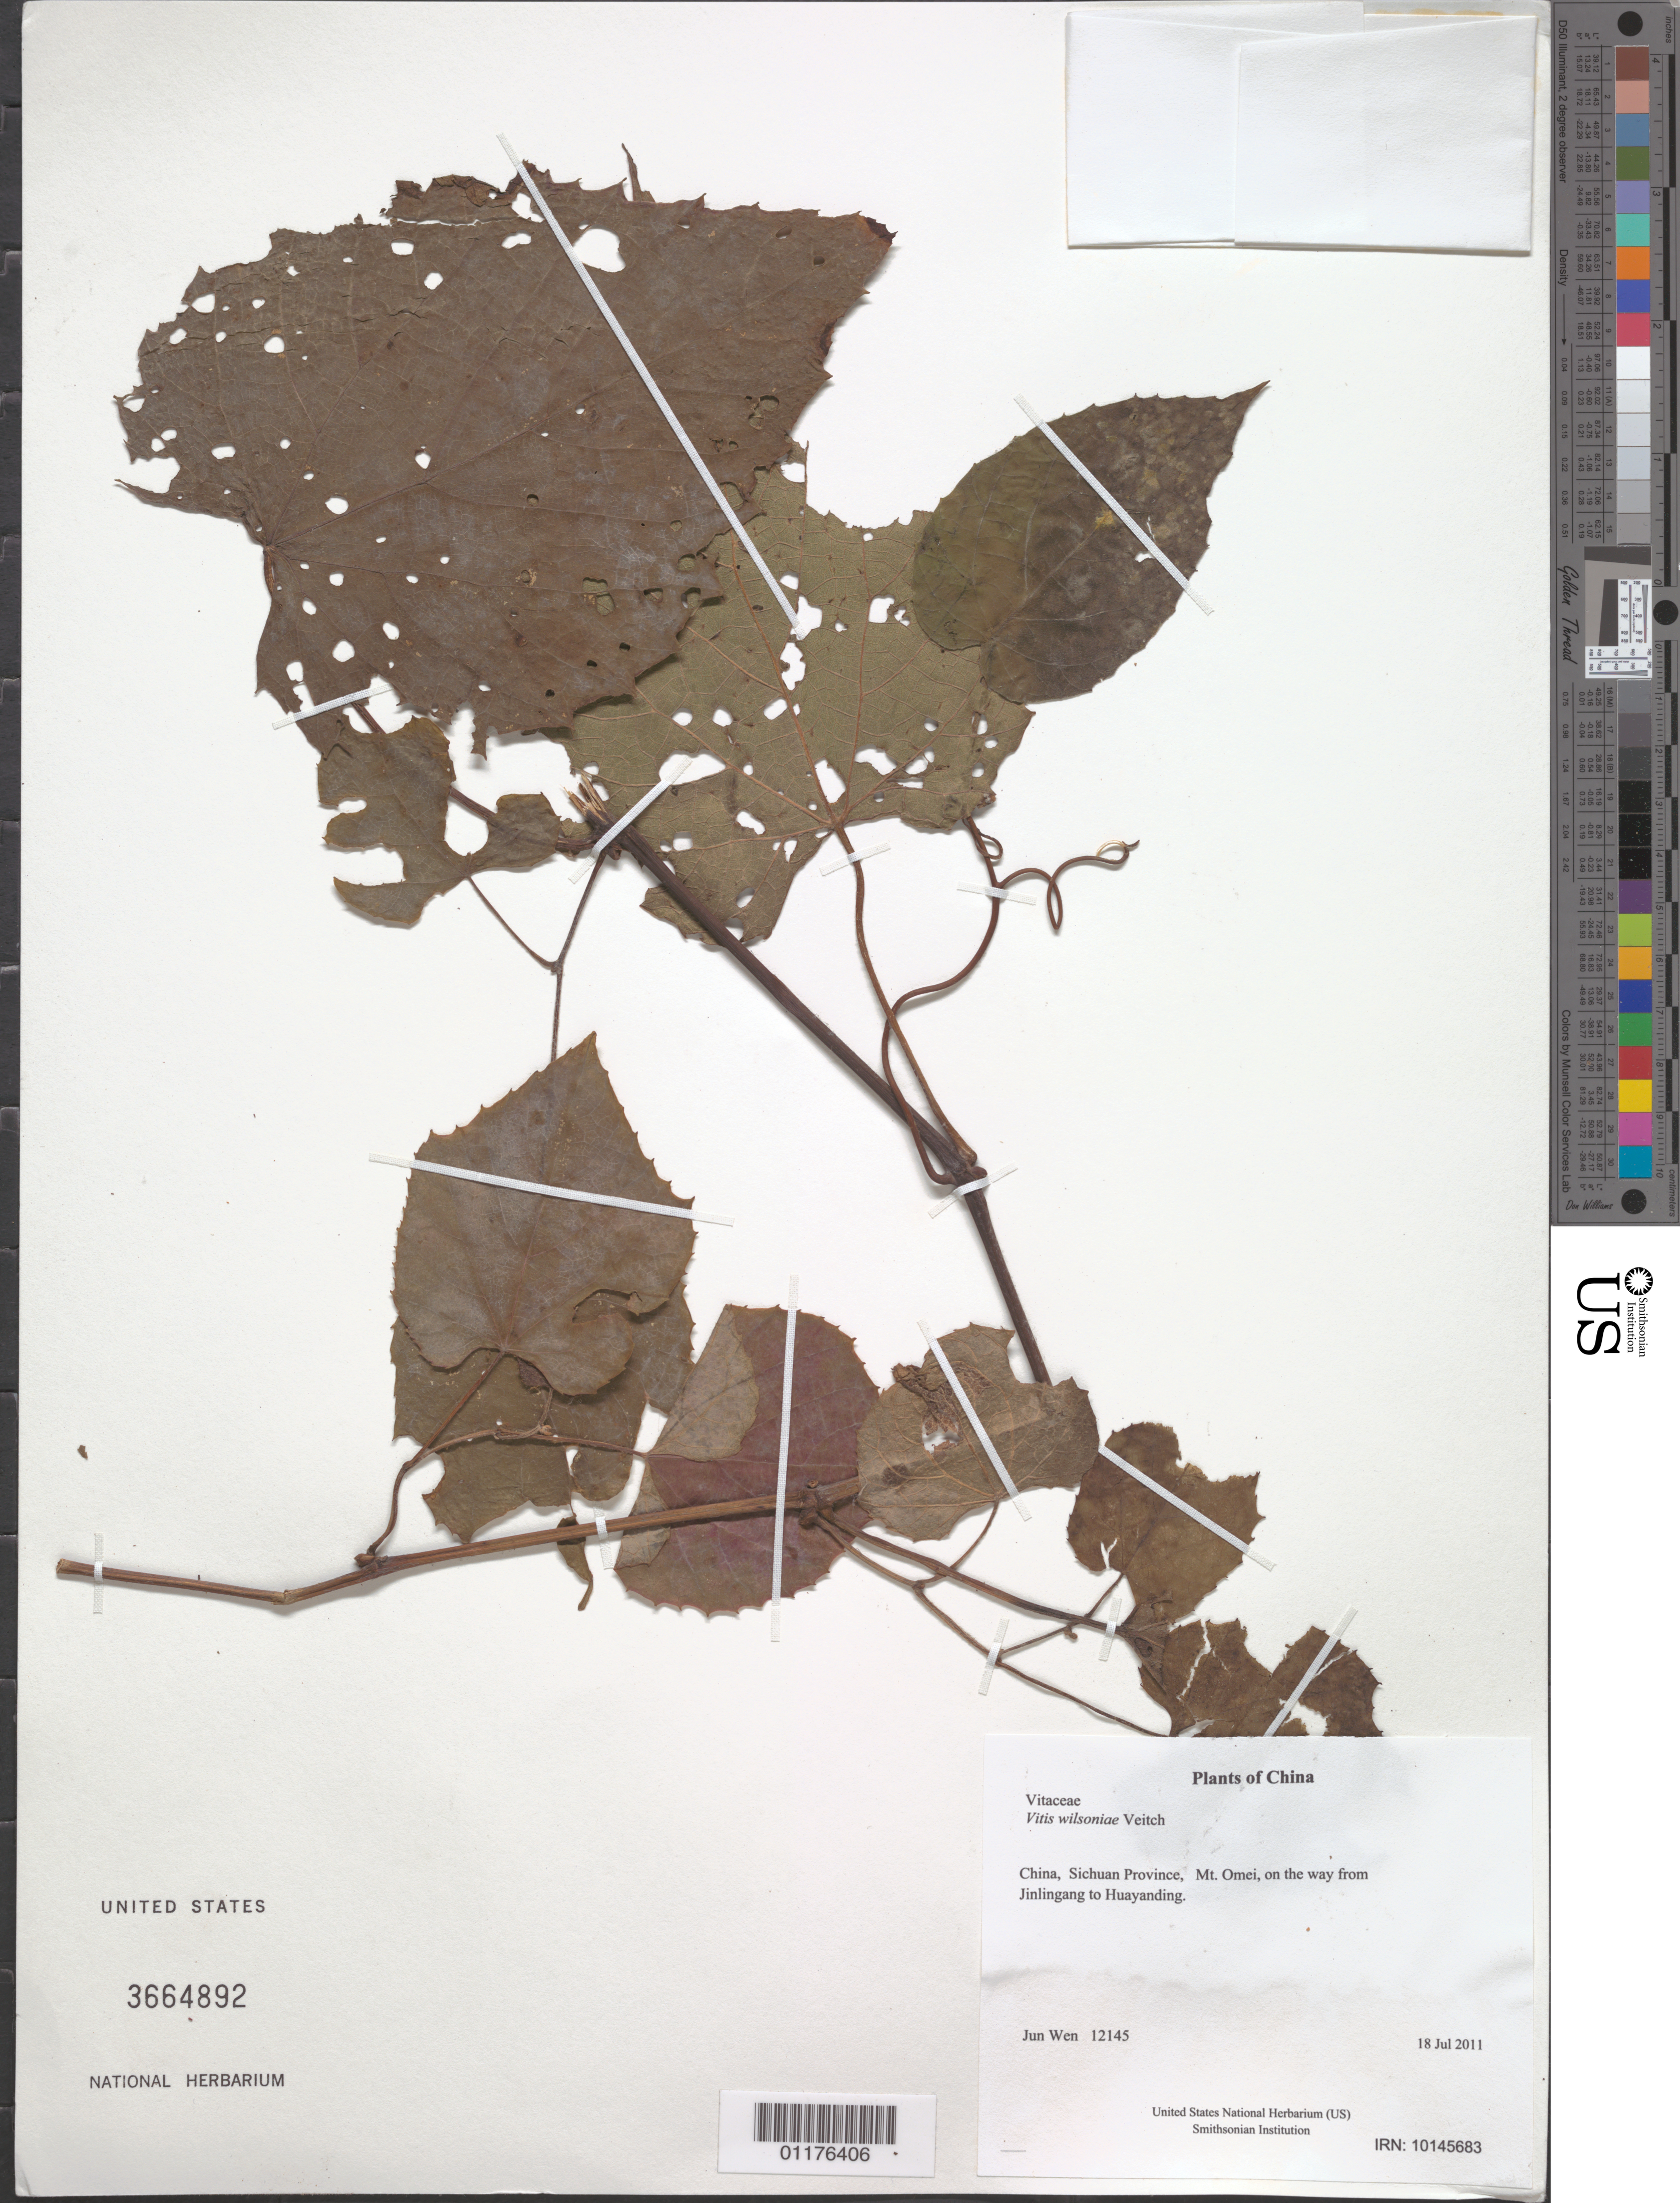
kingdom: Plantae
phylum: Tracheophyta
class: Magnoliopsida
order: Vitales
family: Vitaceae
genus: Vitis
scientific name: Vitis wilsoniae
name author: H.J. Veitch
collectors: J. Wen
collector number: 12145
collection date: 2011-07-18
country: China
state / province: Sichuan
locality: Mt. Omei, on the way from Jinlingang to Huayanding.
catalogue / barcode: US 3664892